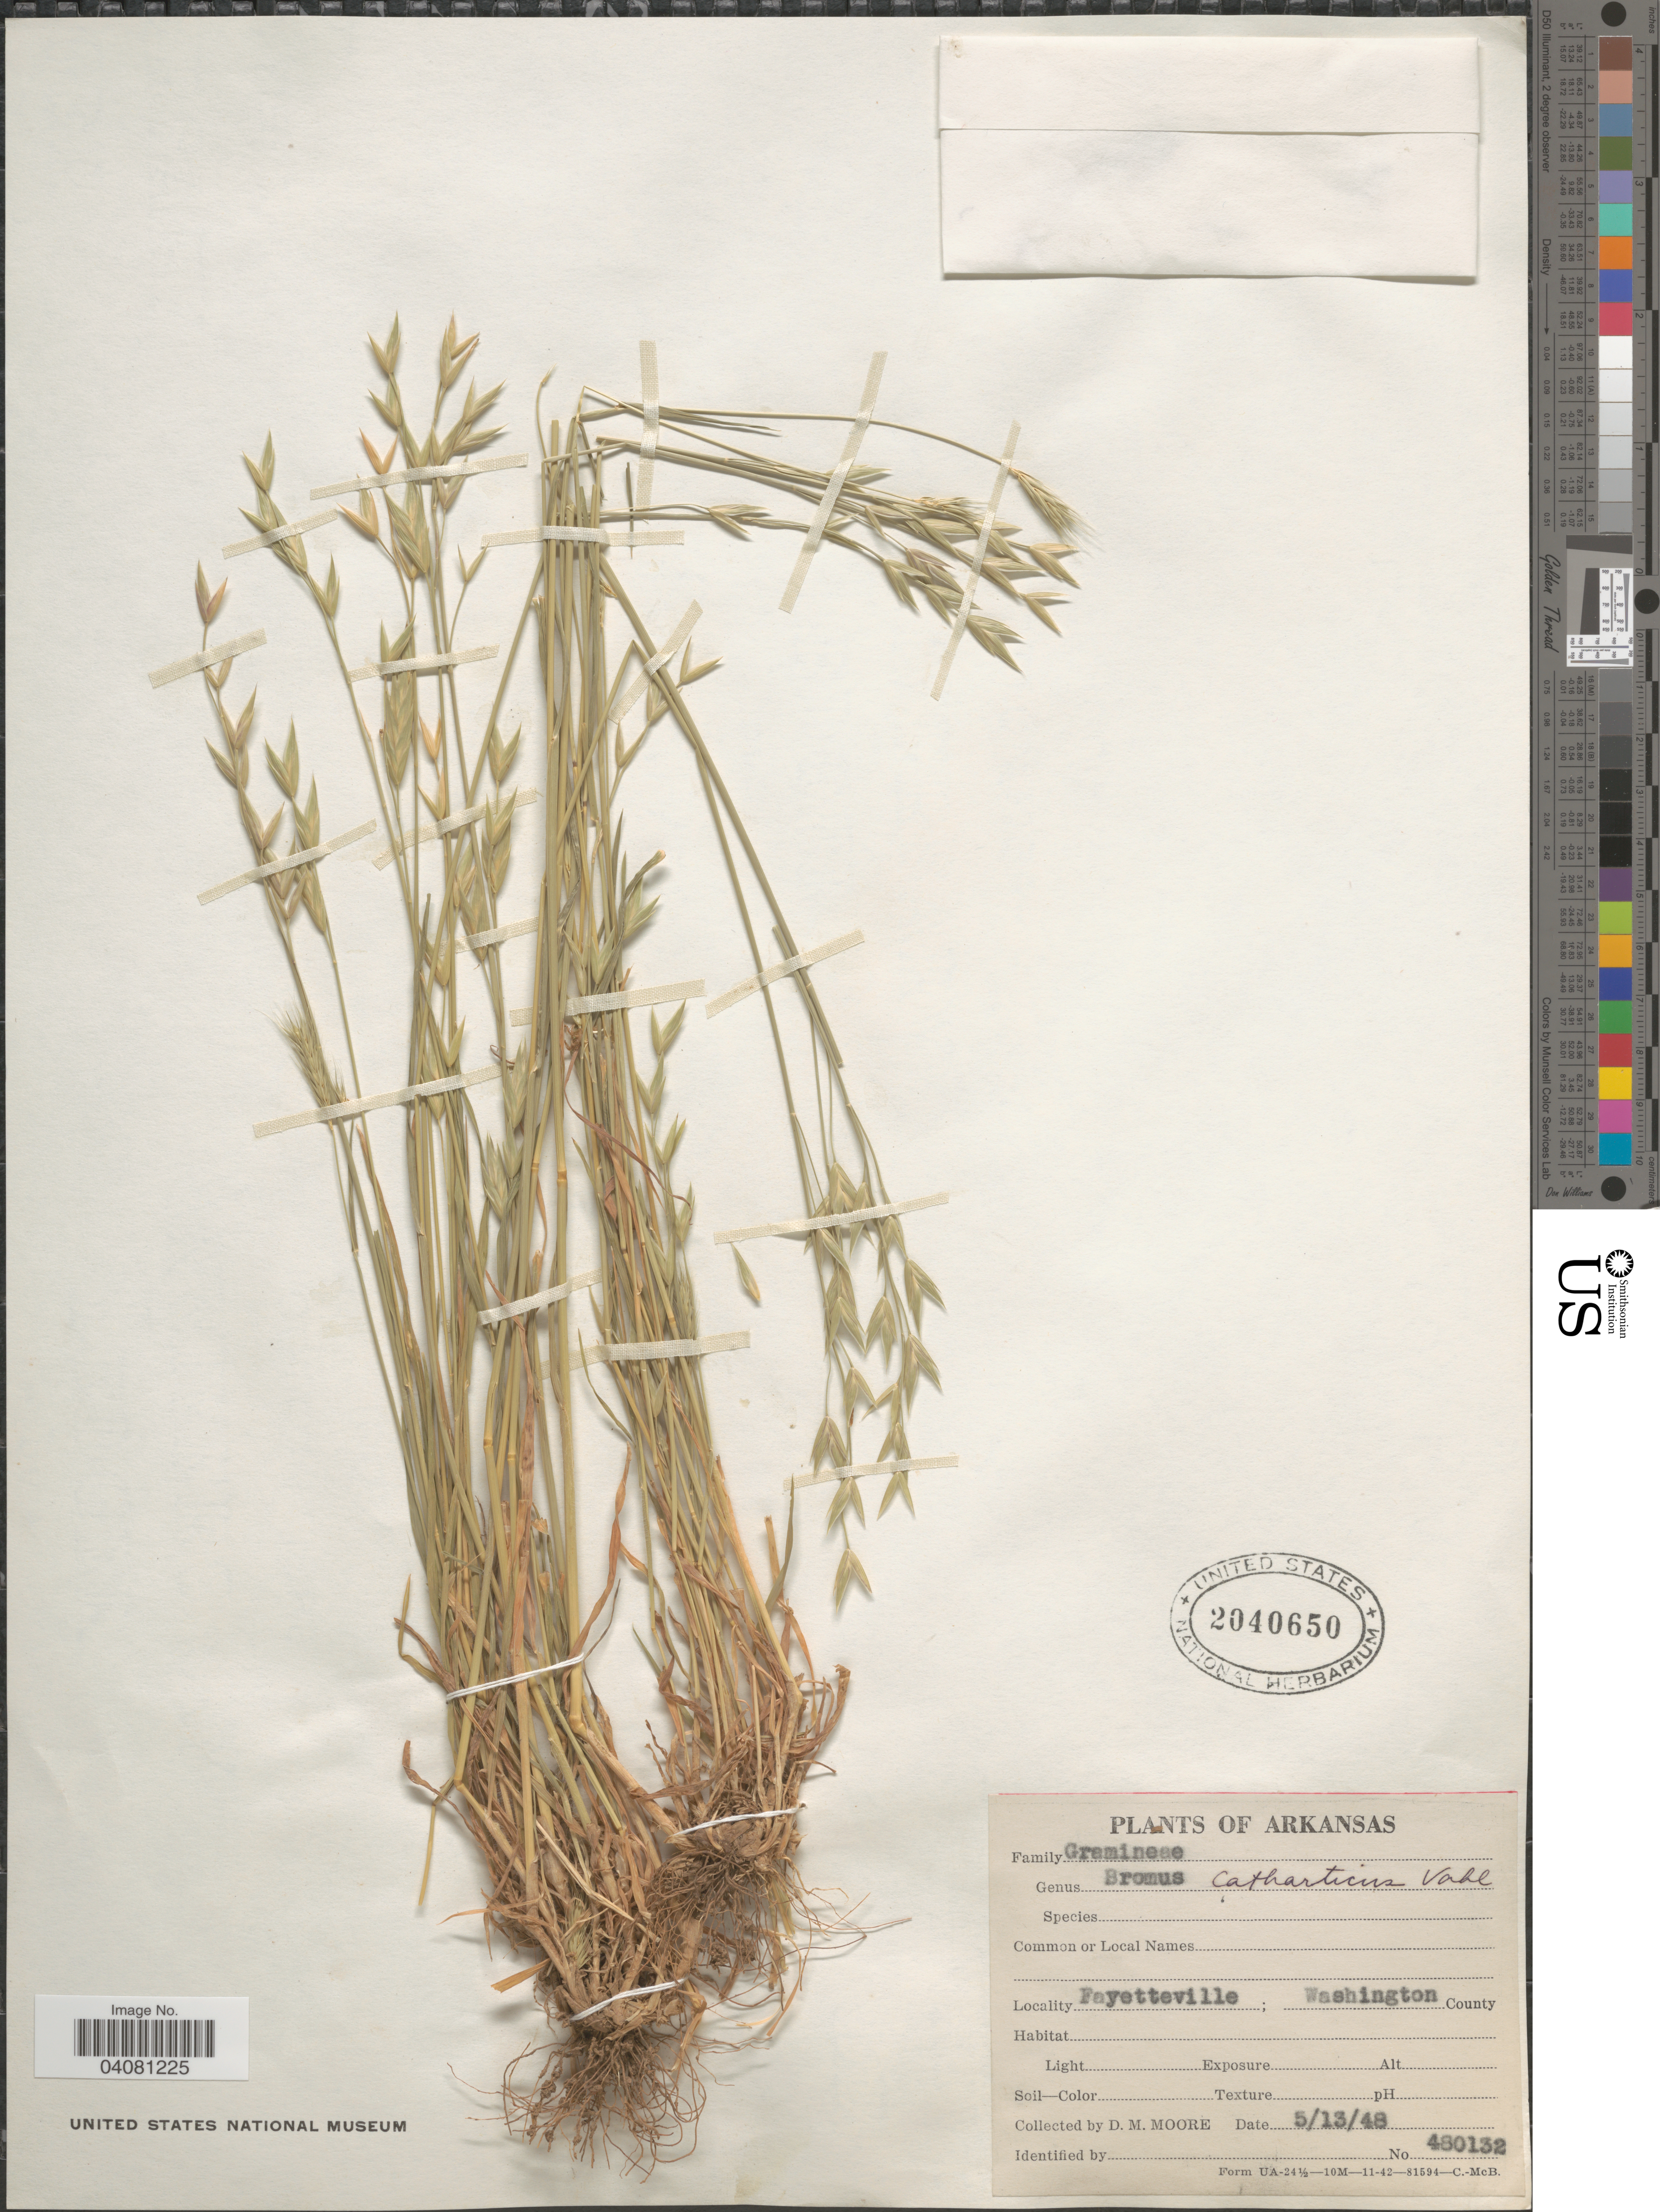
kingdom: Plantae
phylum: Tracheophyta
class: Liliopsida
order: Poales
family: Poaceae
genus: Bromus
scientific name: Bromus catharticus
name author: Vahl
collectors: D. Moore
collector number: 480132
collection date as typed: Transcribed d/m/y: 13/5/48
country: United States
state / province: Arkansas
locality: Fayetteville; Washington County.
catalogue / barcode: US 2040650